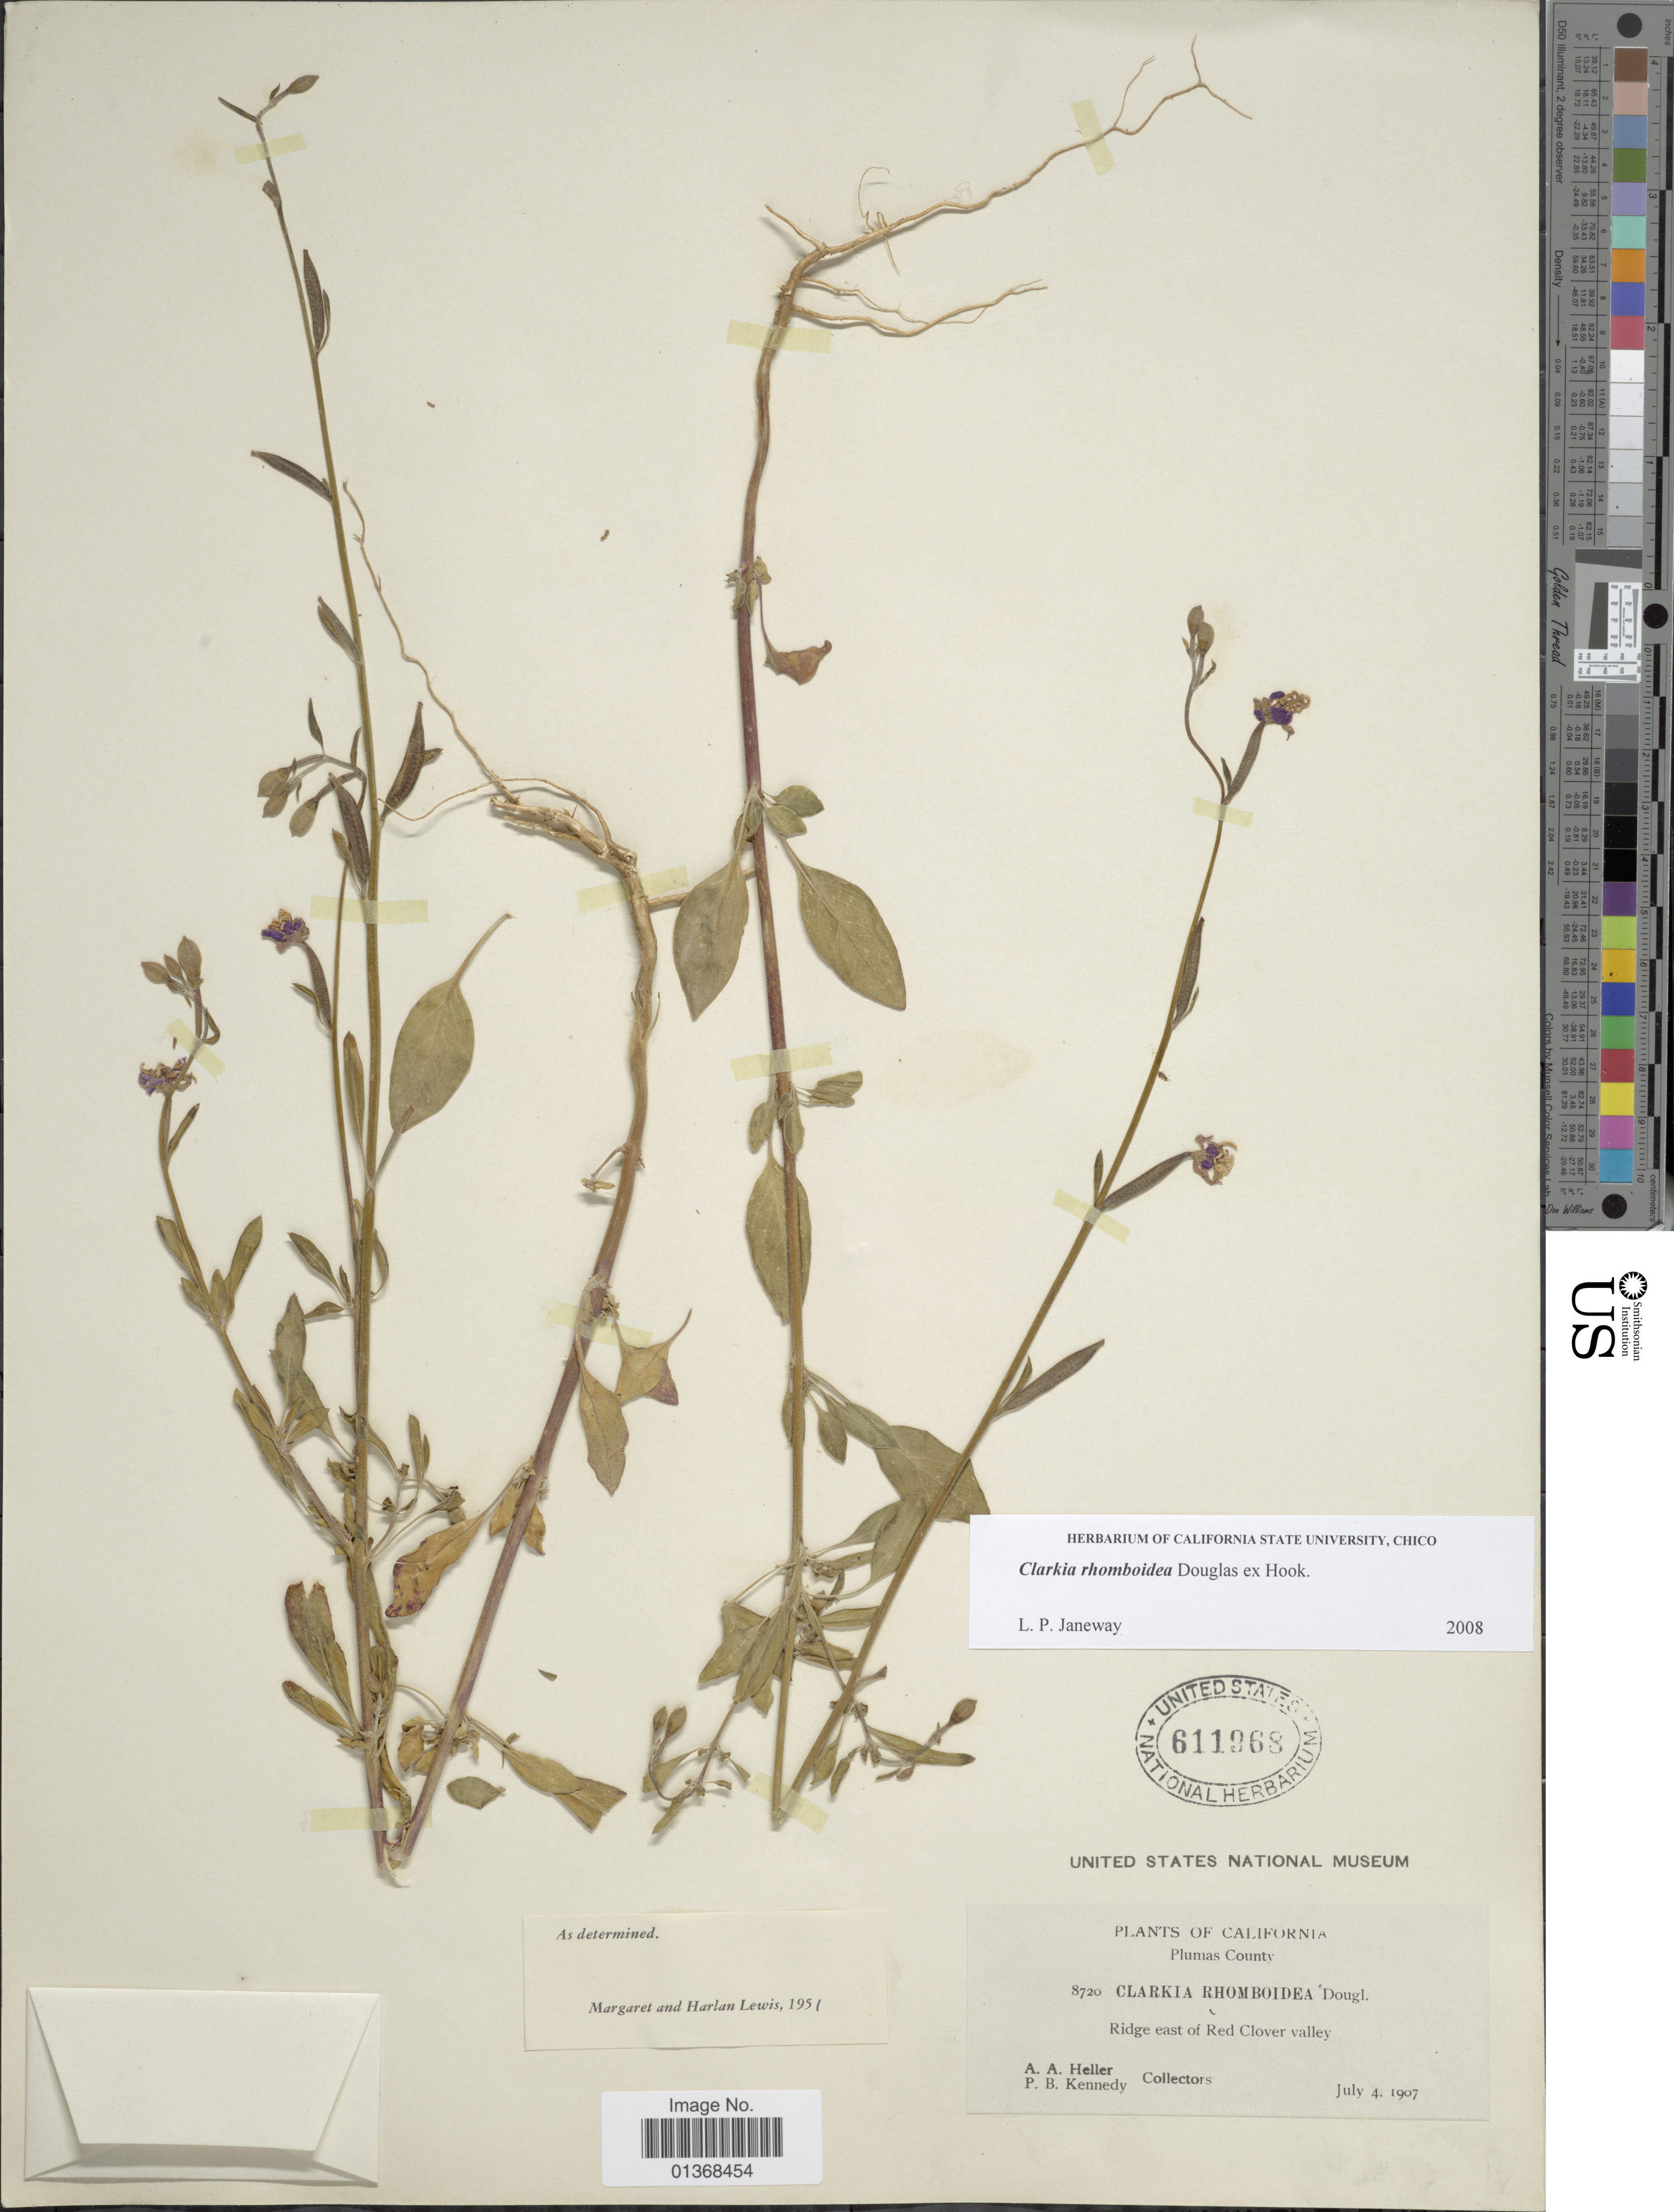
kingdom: Plantae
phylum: Tracheophyta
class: Magnoliopsida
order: Myrtales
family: Onagraceae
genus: Clarkia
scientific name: Clarkia rhomboidea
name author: Douglas ex Hook.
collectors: A. A. Heller & P. B. Kennedy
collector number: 8720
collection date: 1907-07-04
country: United States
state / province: California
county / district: Plumas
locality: Plumas County. Ridge east of Red Clover valley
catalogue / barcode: US 611968